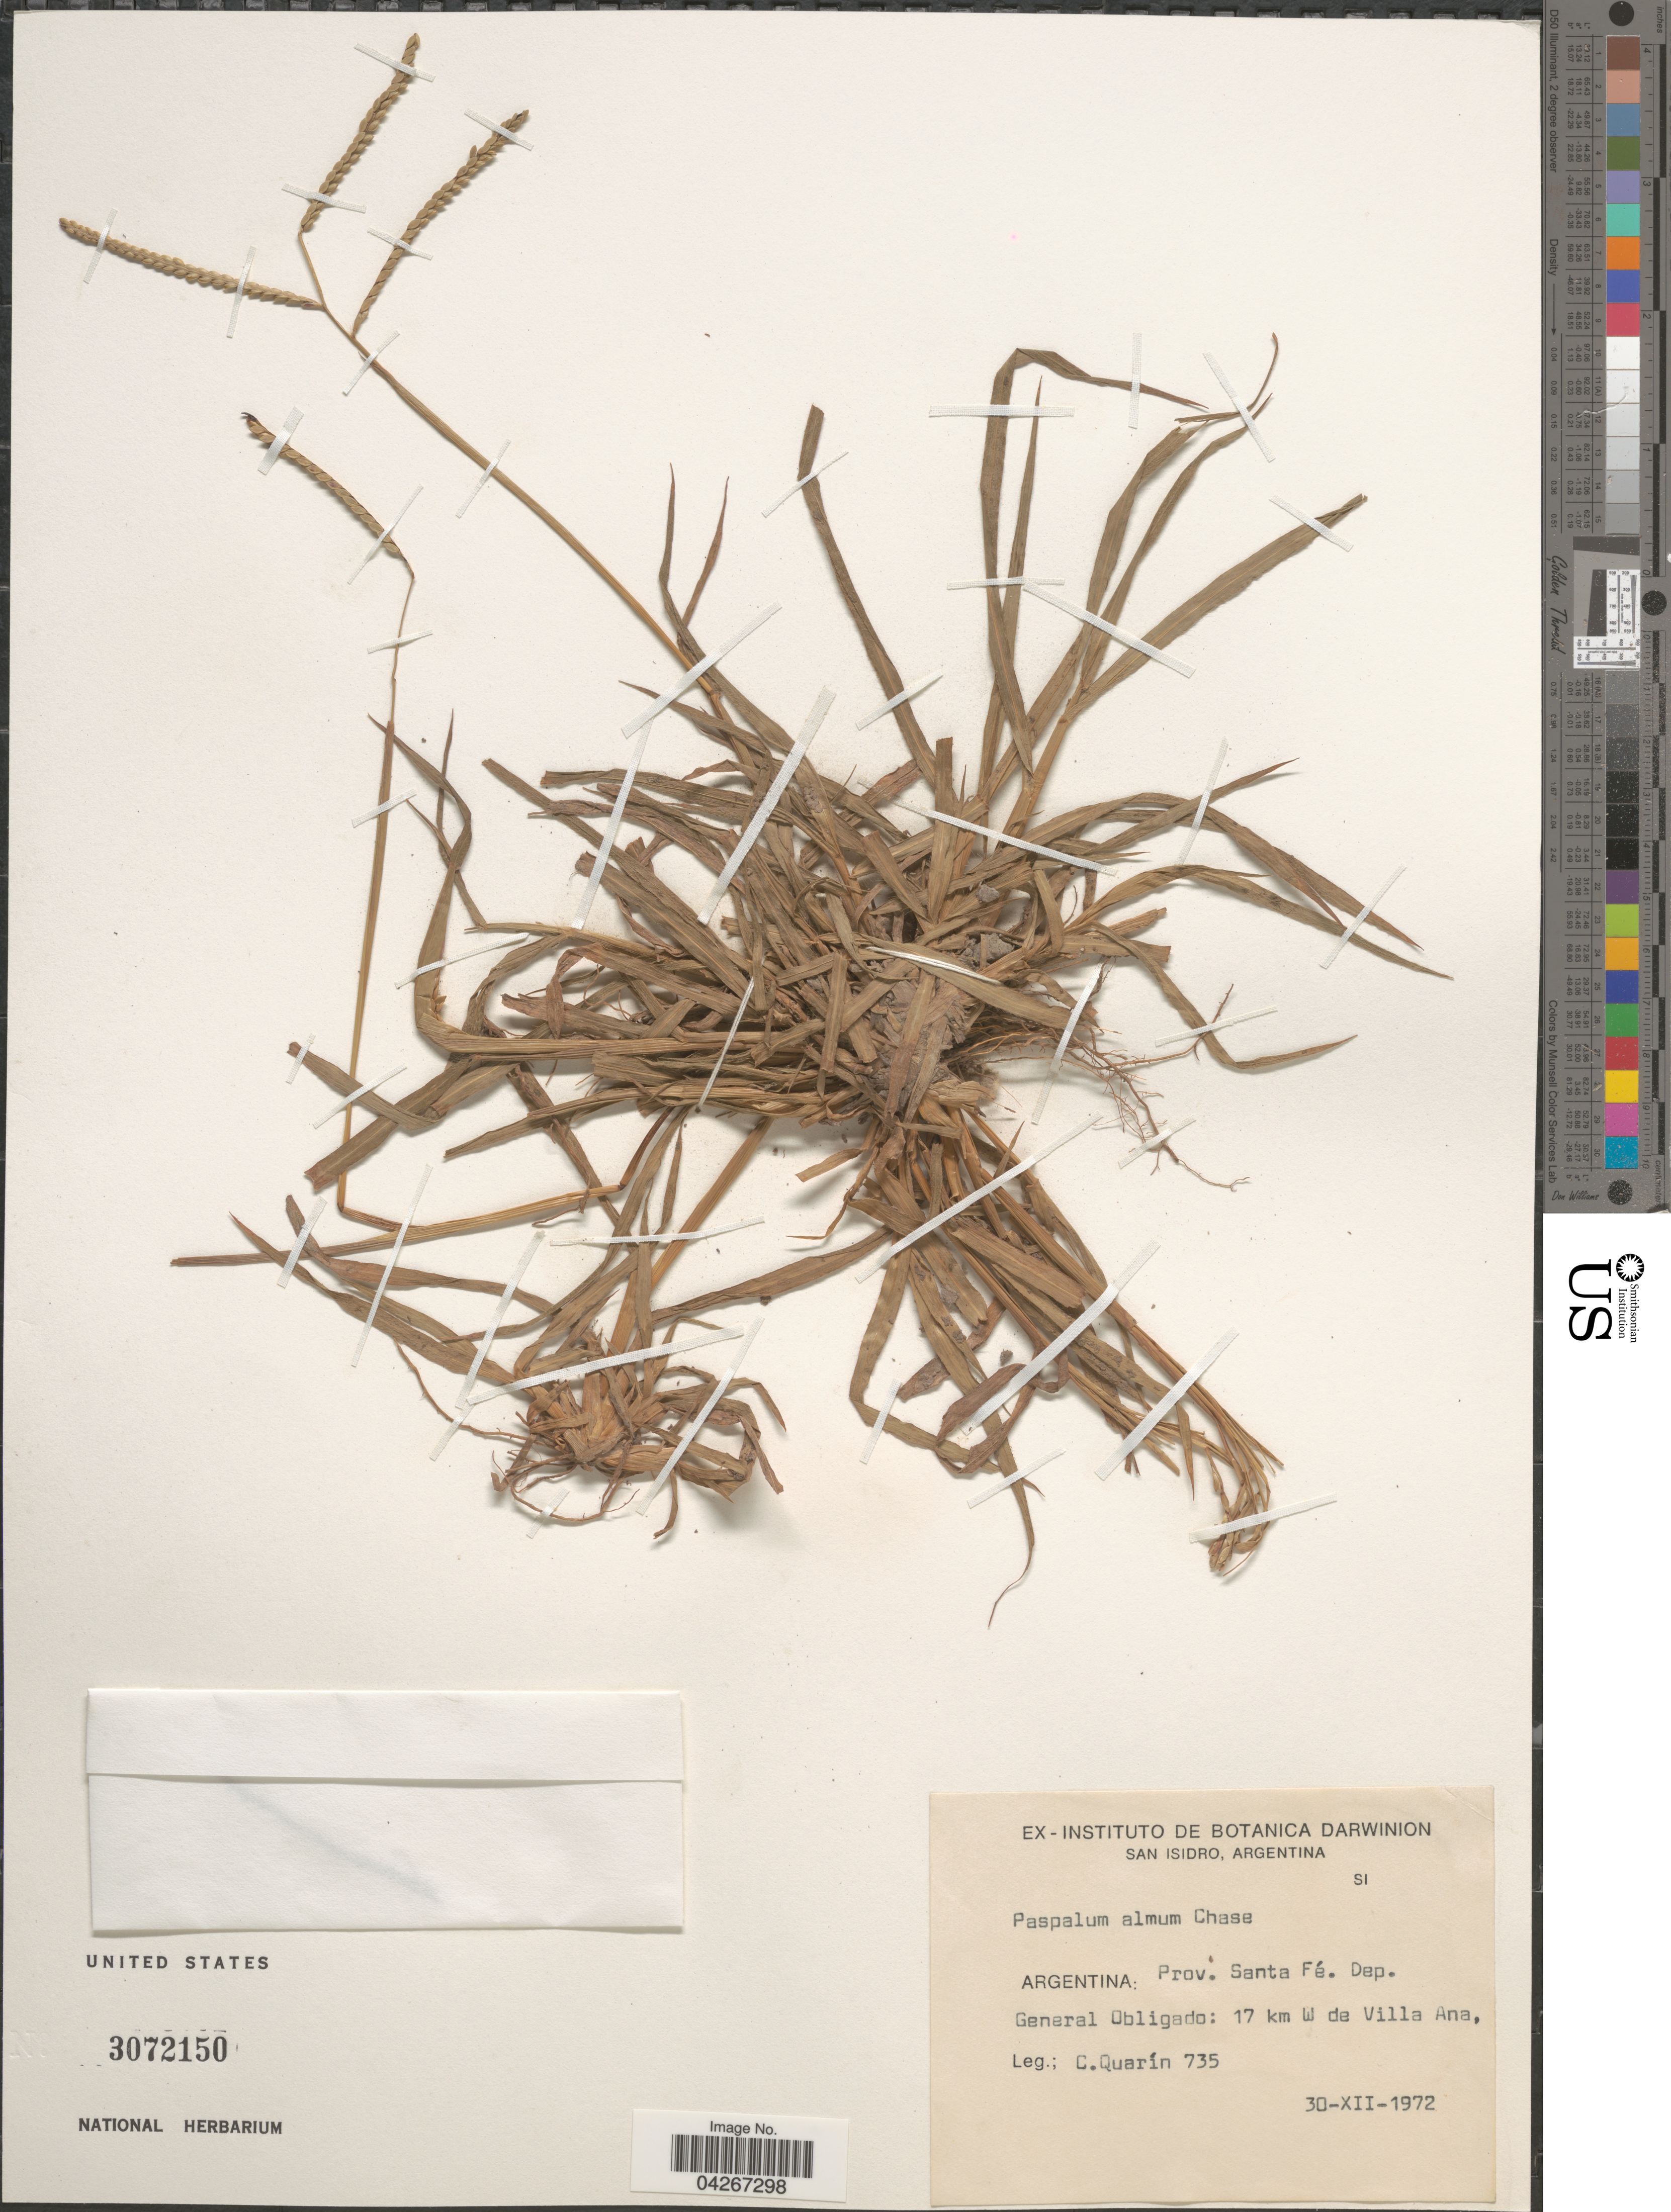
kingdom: Plantae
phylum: Tracheophyta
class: Liliopsida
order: Poales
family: Poaceae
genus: Paspalum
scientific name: Paspalum almum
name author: Chase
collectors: C. Quarín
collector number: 735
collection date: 1972-12-30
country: Argentina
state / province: Santa Fe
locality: Dep. General Obligado: 17 km W de Villa Ana.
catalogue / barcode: US 3072150